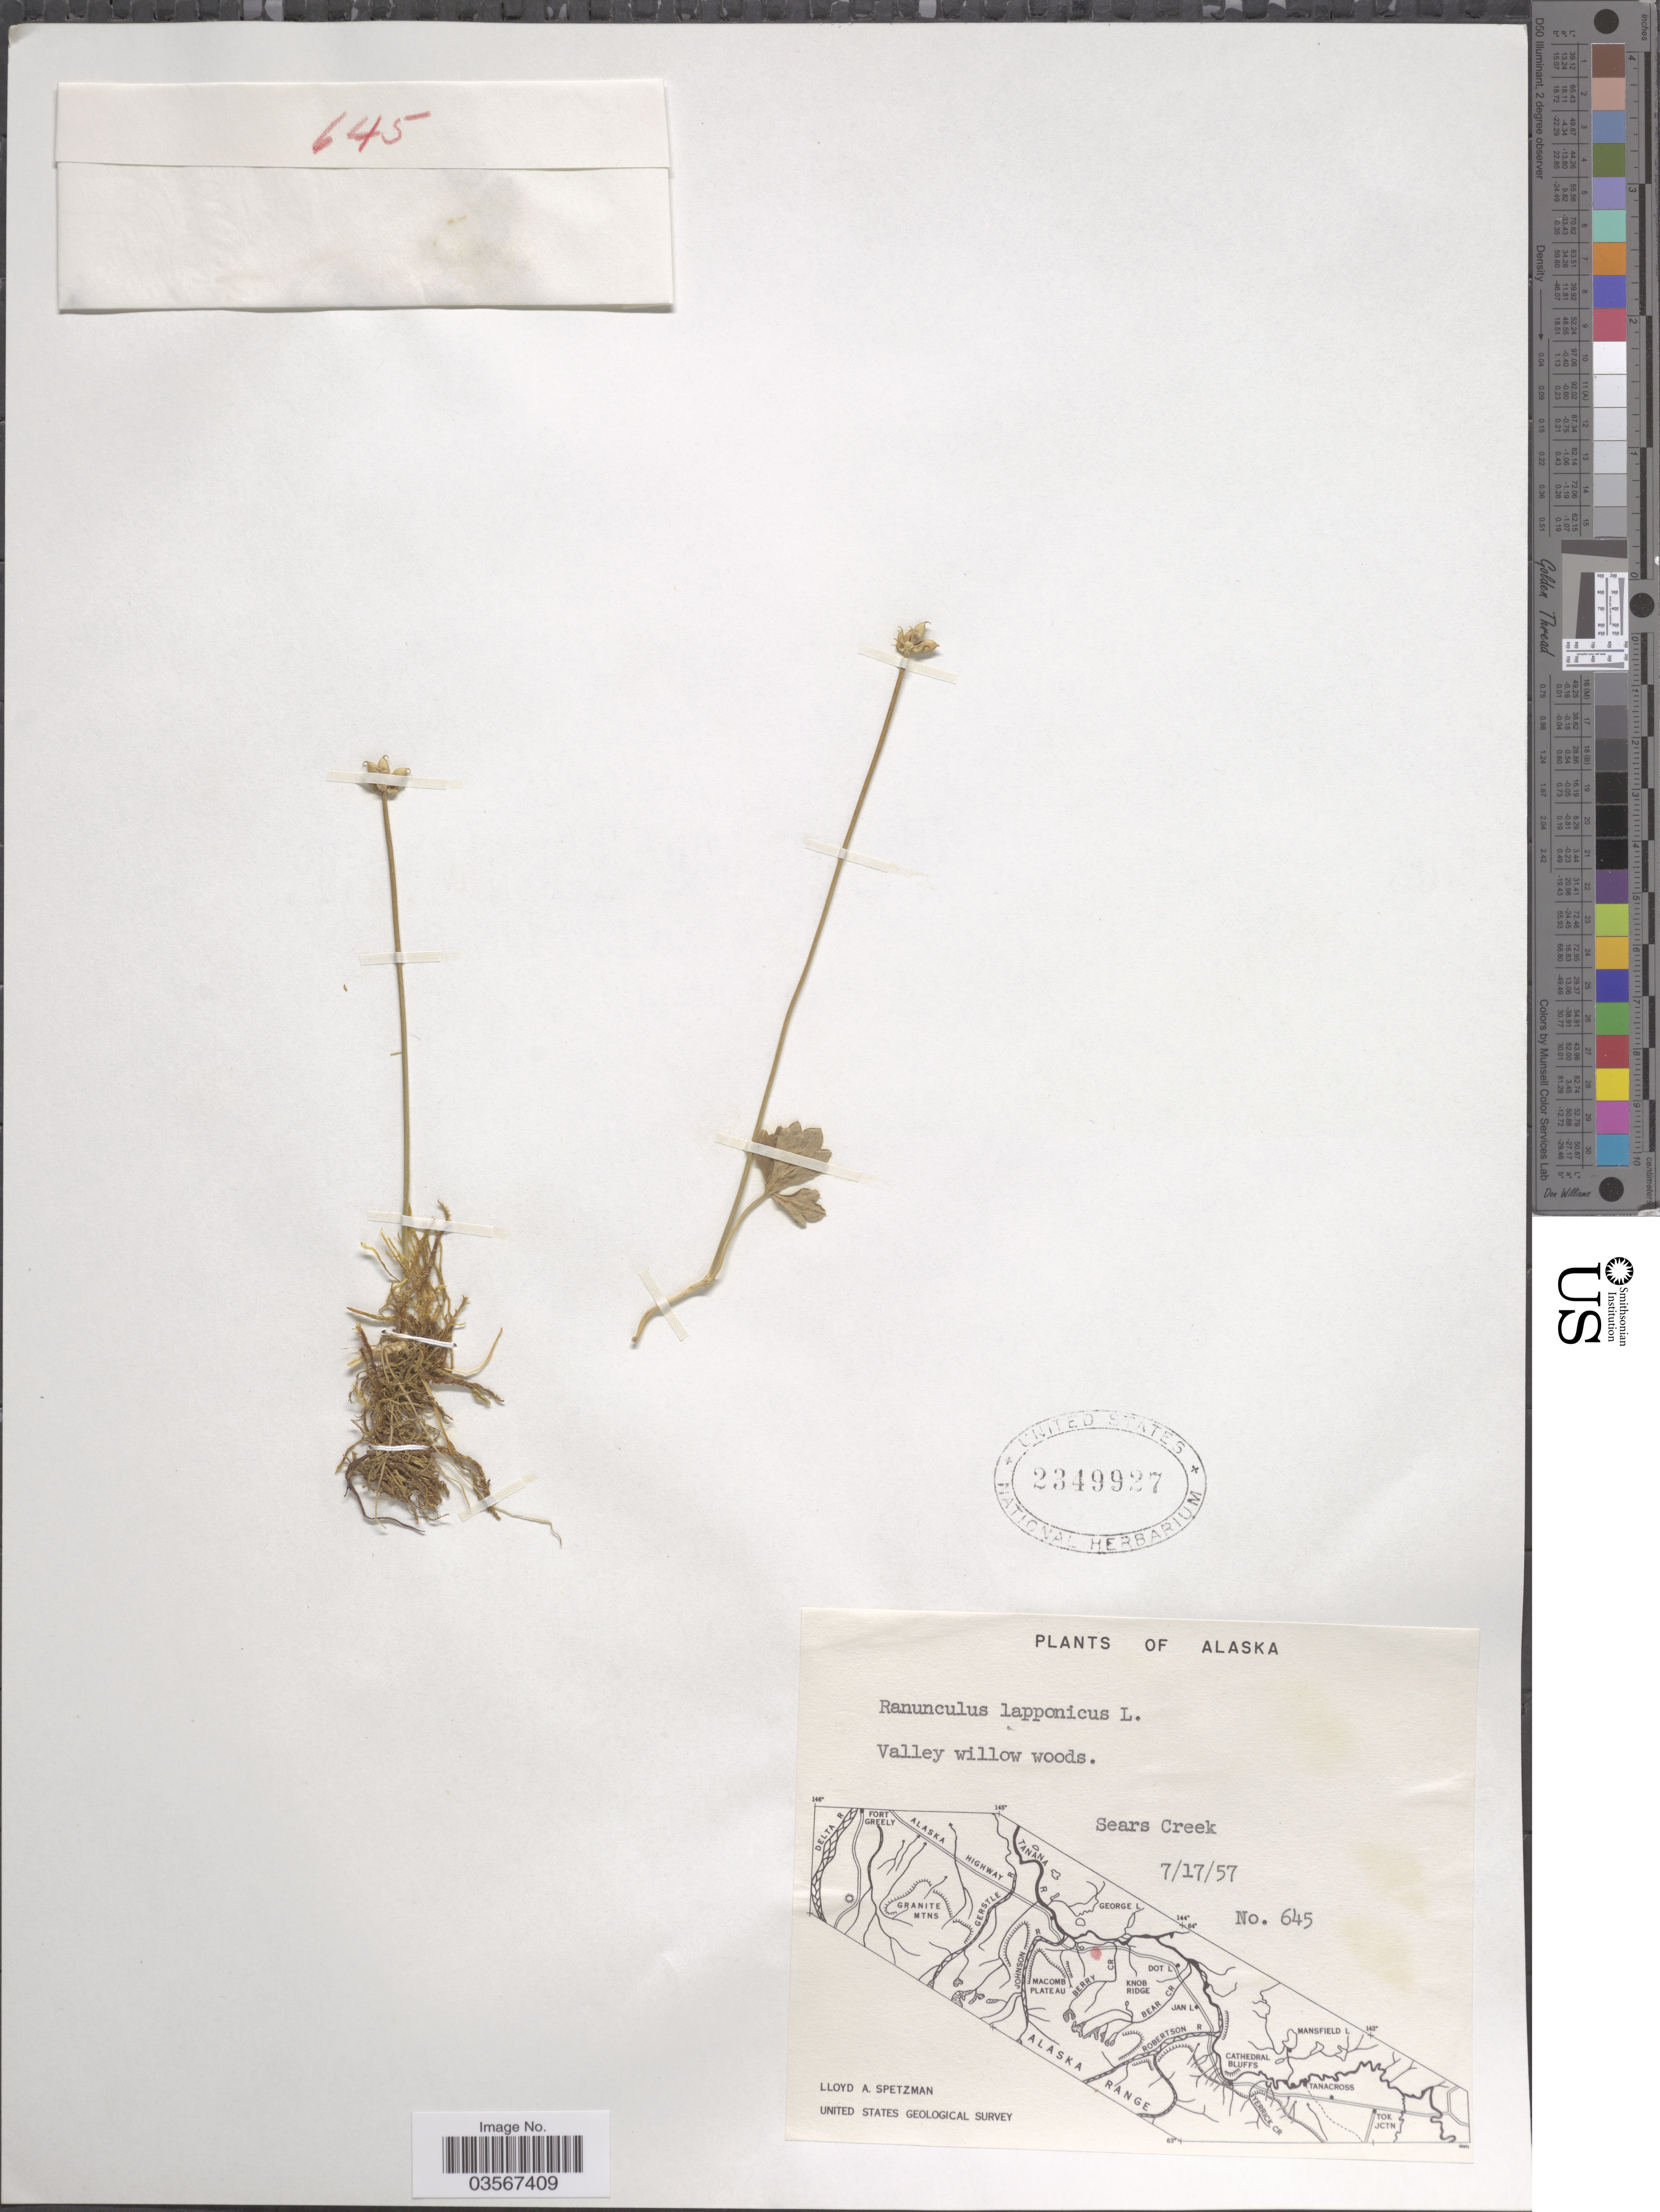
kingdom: Plantae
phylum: Tracheophyta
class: Magnoliopsida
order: Ranunculales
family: Ranunculaceae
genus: Ranunculus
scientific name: Ranunculus lapponicus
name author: L.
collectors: L. Spetzman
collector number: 645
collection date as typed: Transcribed d/m/y: 17/7/57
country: United States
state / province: Alaska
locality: Sears Creek.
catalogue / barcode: US 2349927